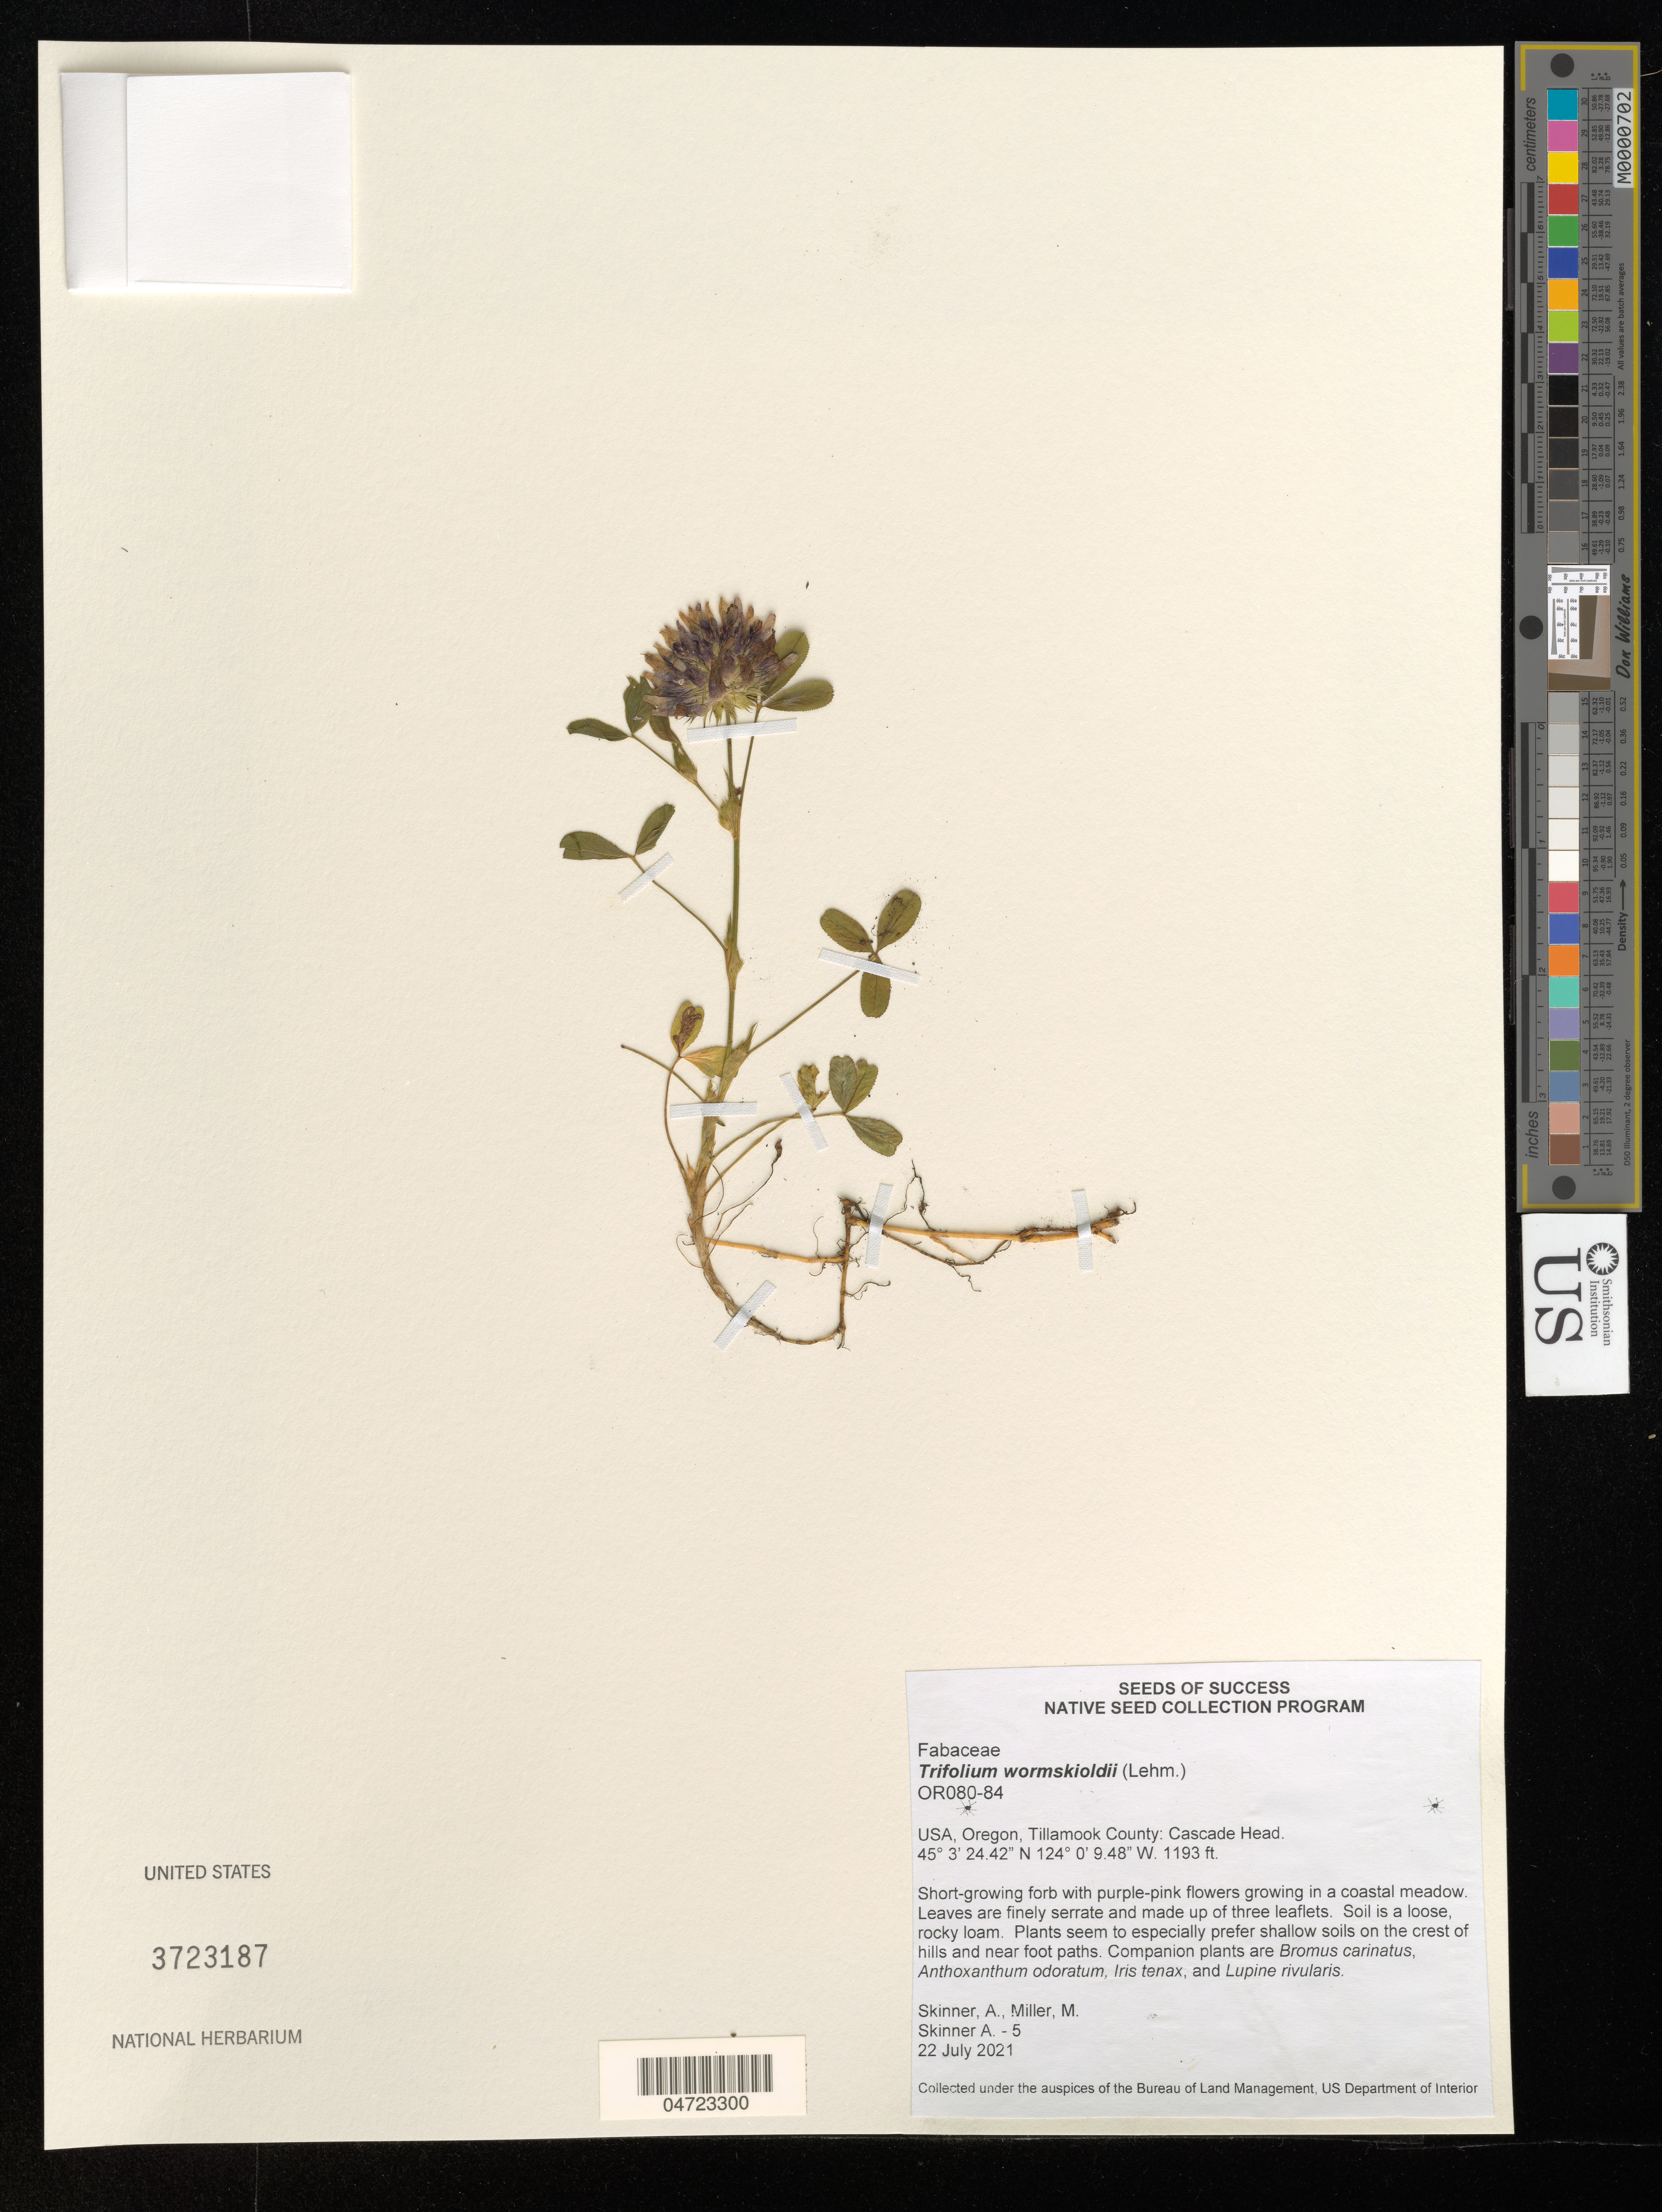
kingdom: Plantae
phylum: Tracheophyta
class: Magnoliopsida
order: Fabales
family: Fabaceae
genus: Trifolium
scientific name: Trifolium wormskioldii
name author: Lehm.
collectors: A. Skinner & M. Miller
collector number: A-5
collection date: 2021-07-22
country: United States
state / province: Oregon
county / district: Tilamook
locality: Tillamook County: Cascade Head.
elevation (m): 364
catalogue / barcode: US 3723187